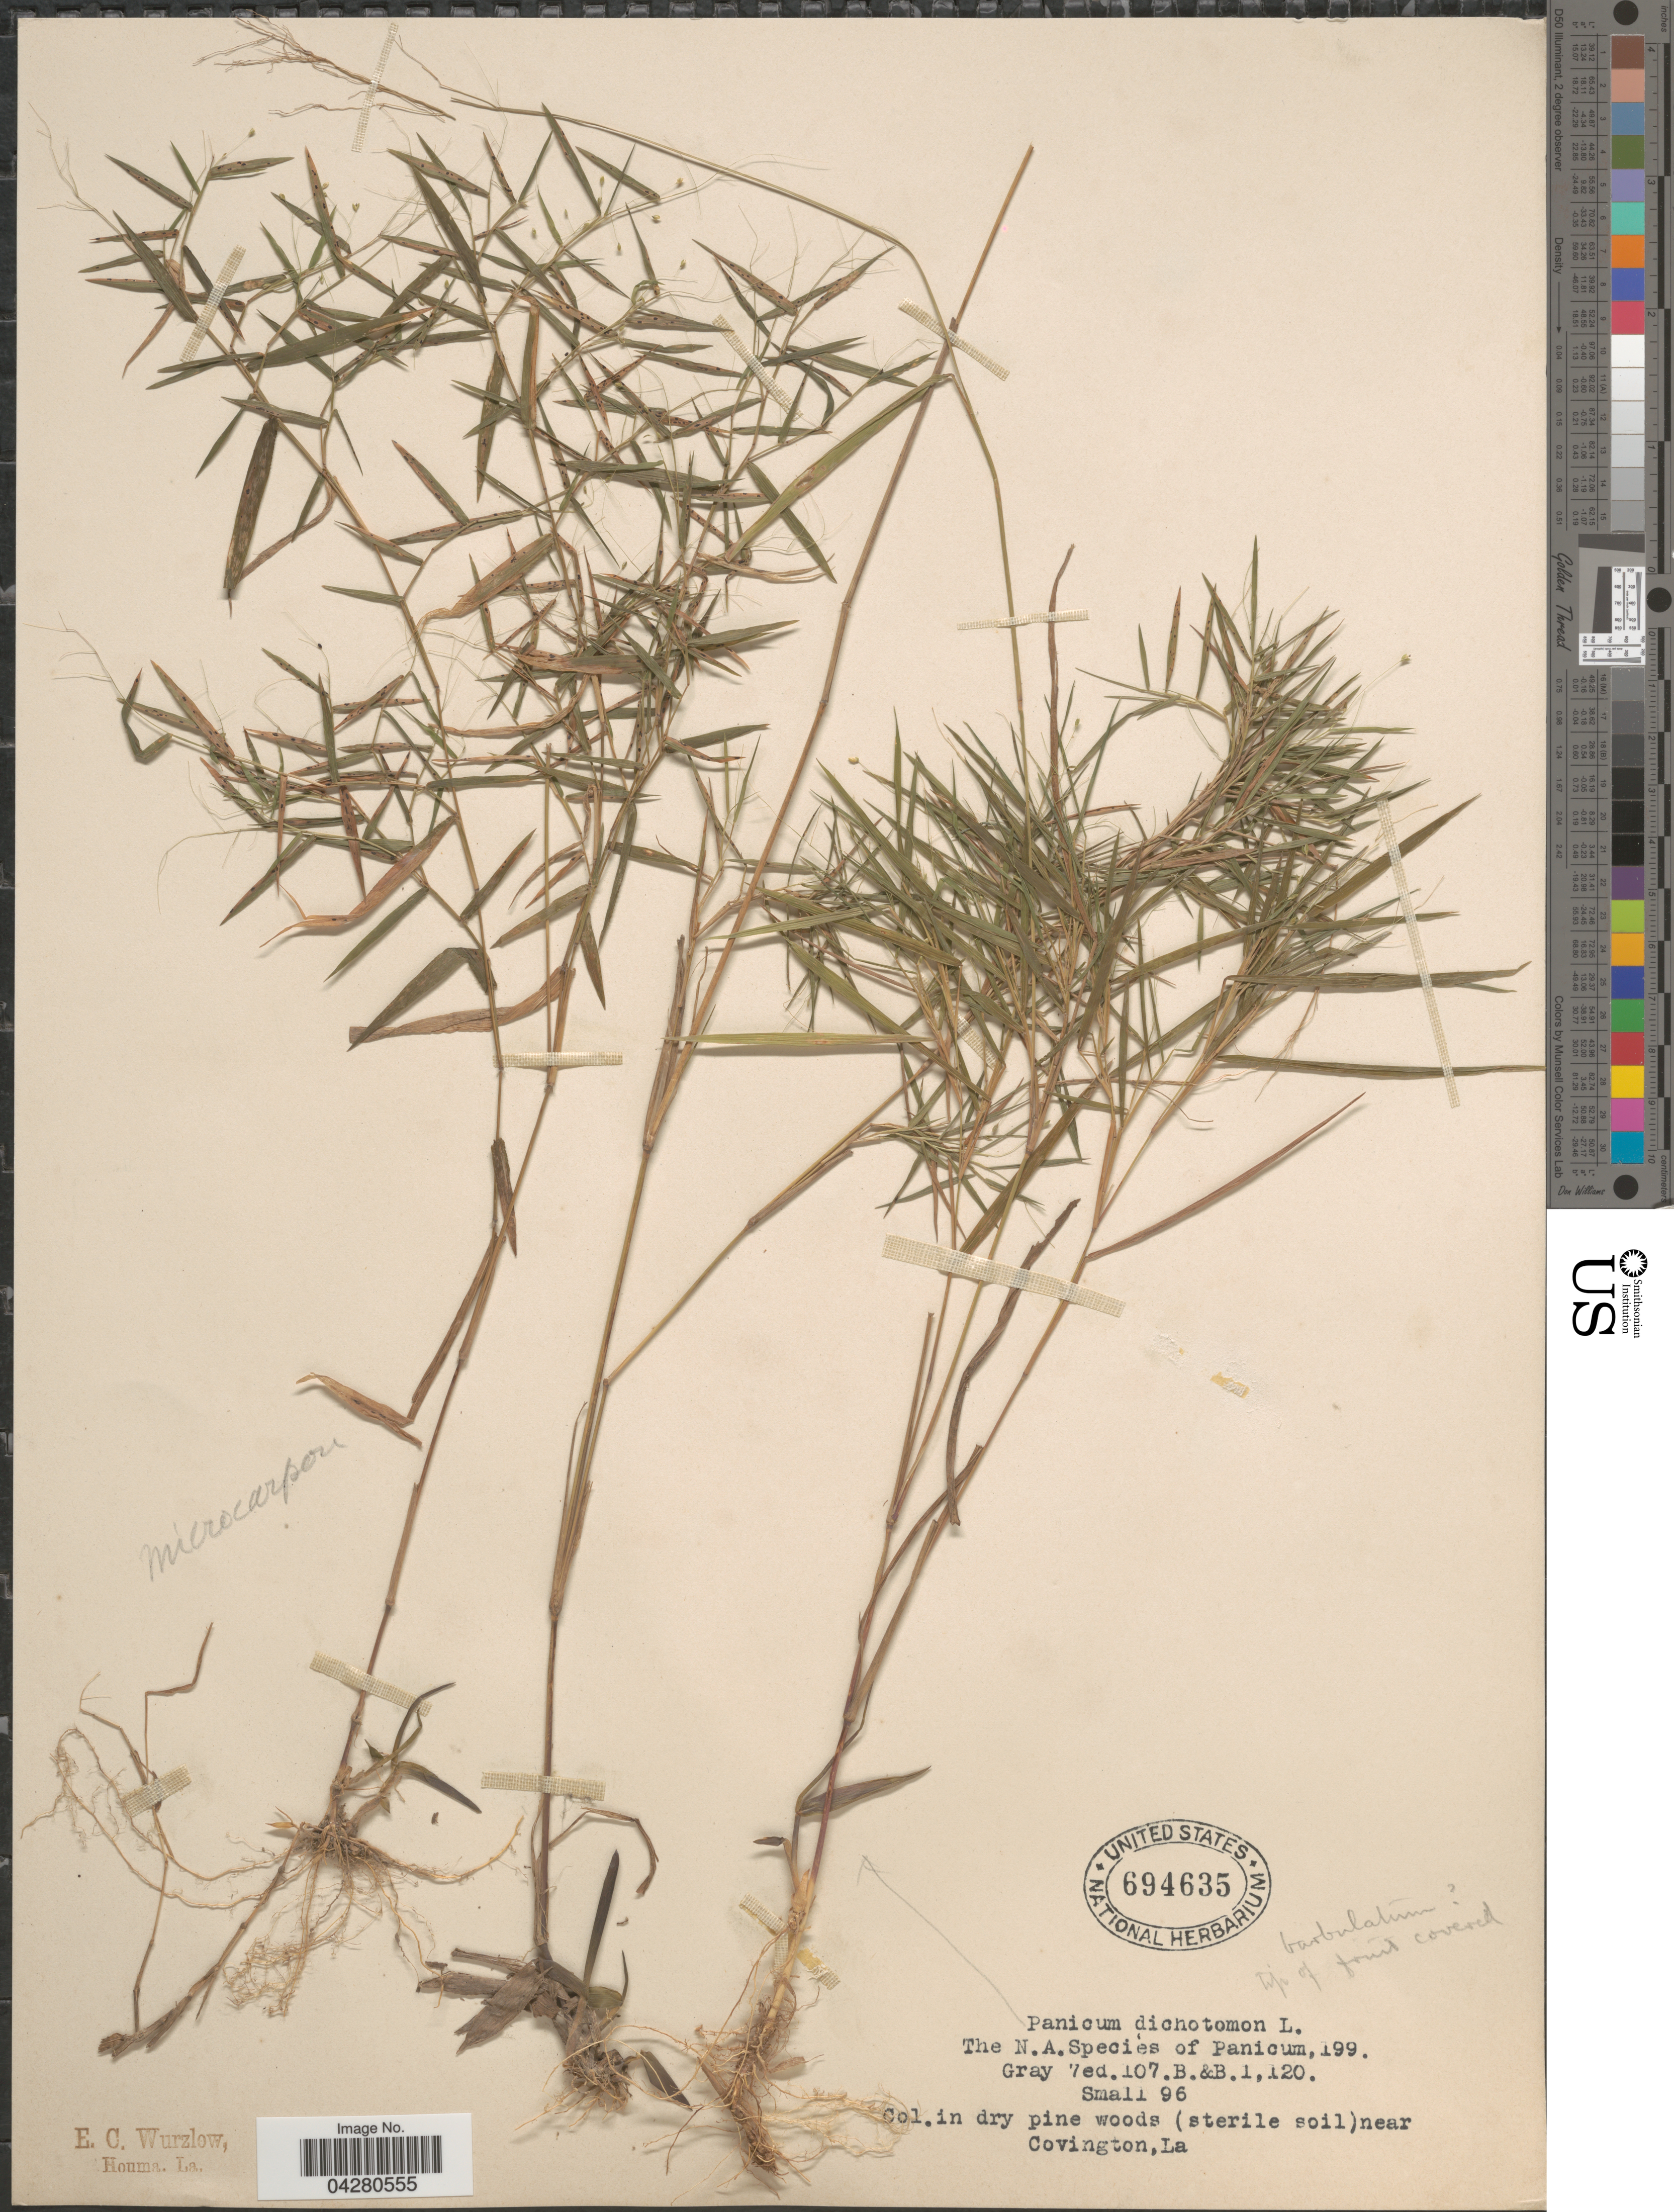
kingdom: Plantae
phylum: Tracheophyta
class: Liliopsida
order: Poales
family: Poaceae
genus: Dichanthelium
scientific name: Dichanthelium dichotomum var. dichotomum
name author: (L.) Gould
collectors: -- Small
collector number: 96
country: United States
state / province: Louisiana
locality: In dry pine woods (sterile soil) near Covington.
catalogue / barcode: US 694635